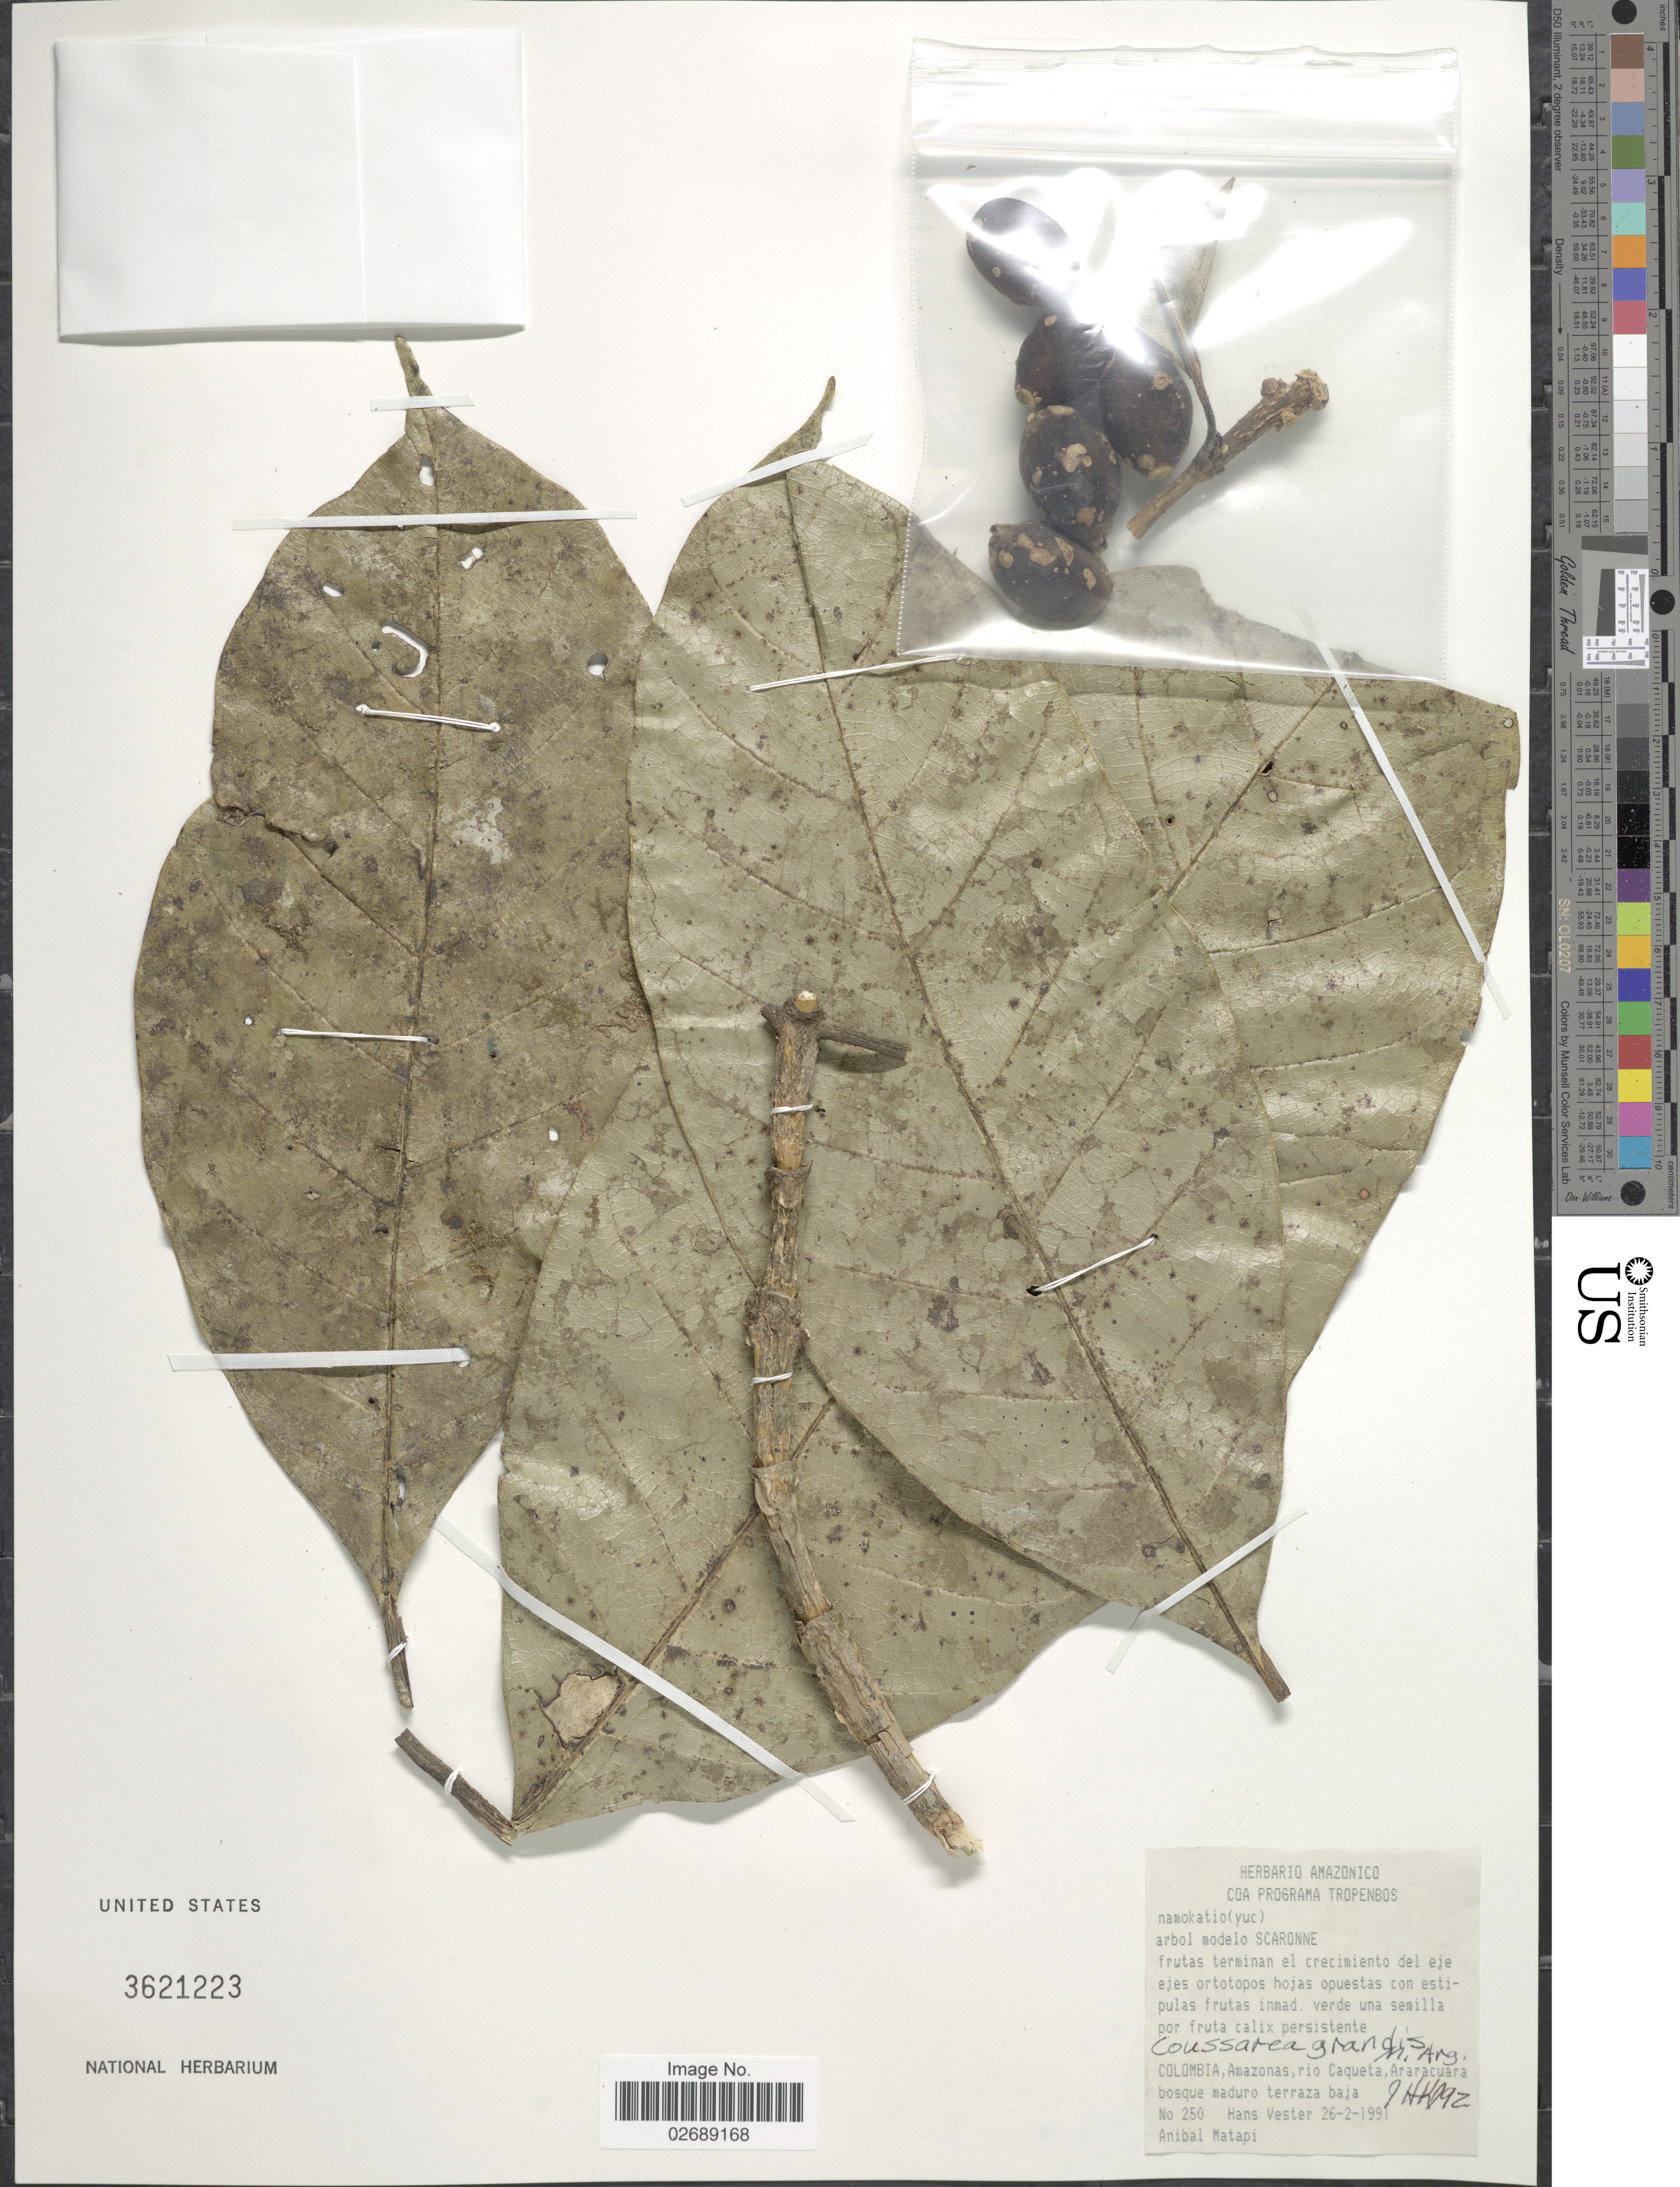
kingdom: Plantae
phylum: Tracheophyta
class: Magnoliopsida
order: Gentianales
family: Rubiaceae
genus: Coussarea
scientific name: Coussarea grandis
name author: Müll. Arg.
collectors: H. Vester & A. Matapi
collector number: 250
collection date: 1991-02-26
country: Colombia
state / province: Amazônas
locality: Rio Caqueta, Araracuara bosque maduro terraza baja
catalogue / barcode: US 3621223